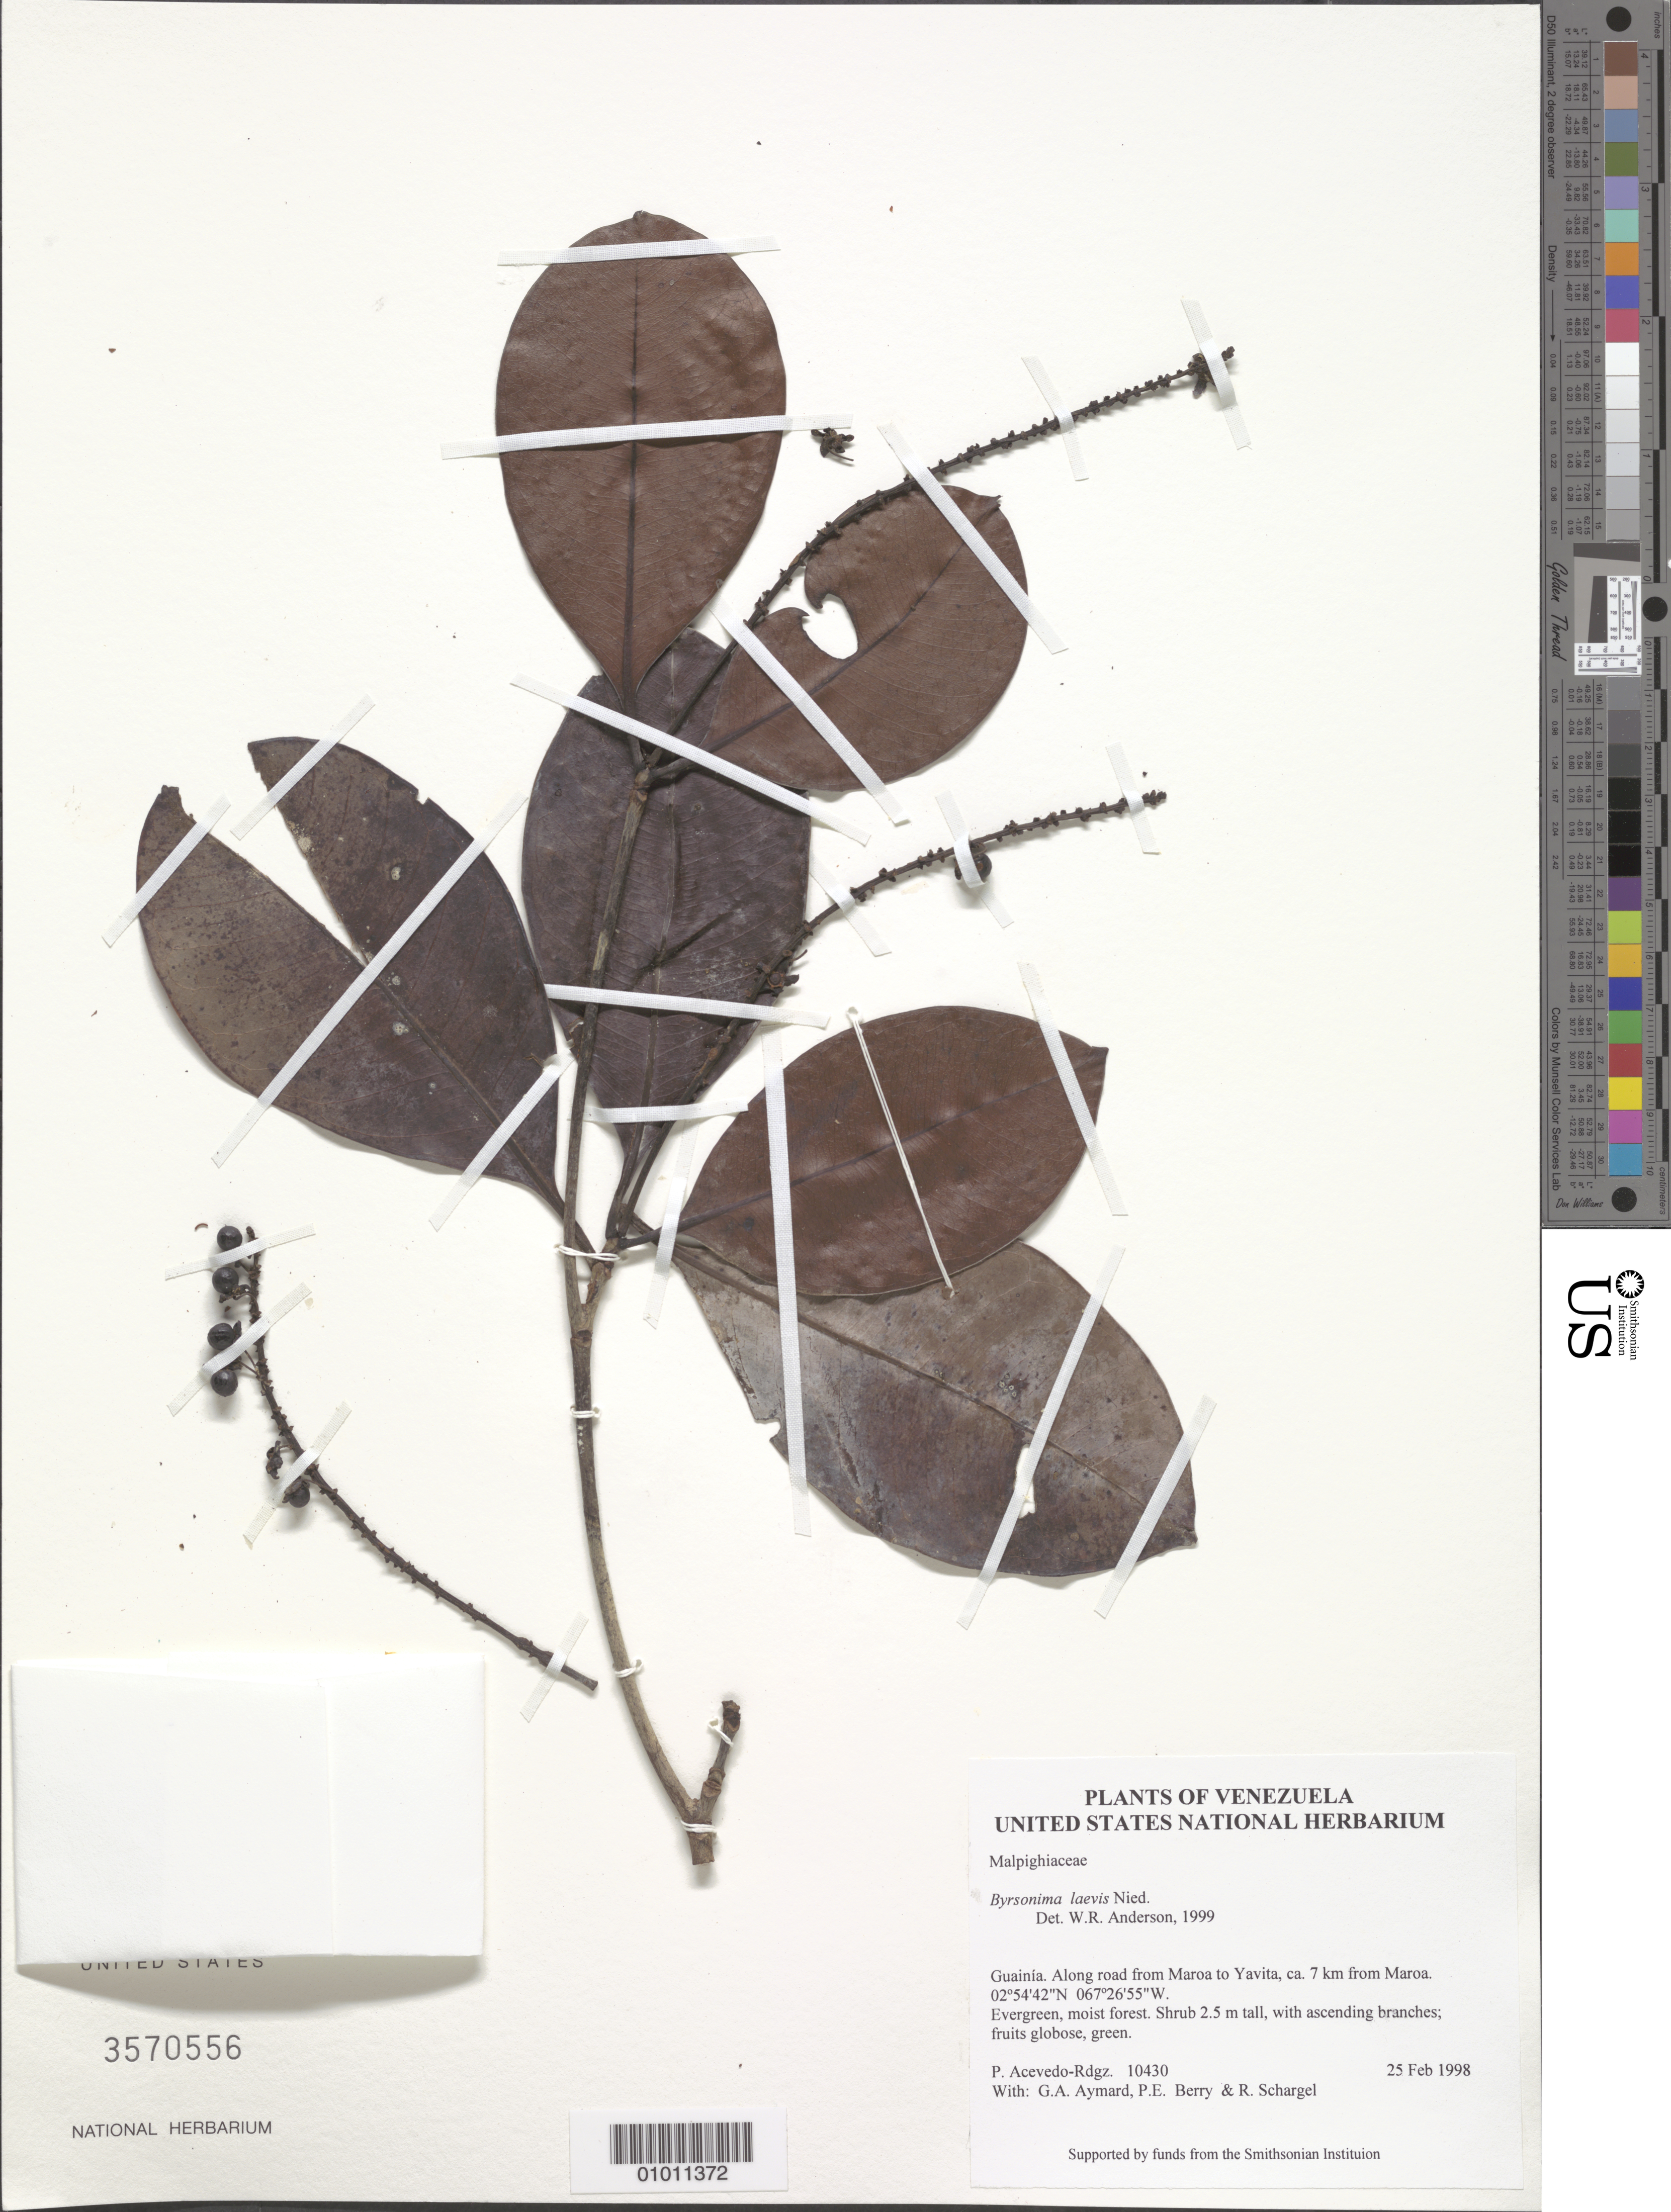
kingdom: Plantae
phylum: Tracheophyta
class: Magnoliopsida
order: Malpighiales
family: Malpighiaceae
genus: Byrsonima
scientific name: Byrsonima laevis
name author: Nied.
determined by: Anderson, W. R., (MICH), University of Michigan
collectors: P. Acevedo-Rodr., G. A. Aymard, P. E. Berry & R. Schargel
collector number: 10430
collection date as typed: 25 Feb 1998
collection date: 1998-02-25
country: Venezuela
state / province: Amazonas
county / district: Maroa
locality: Along road from Maroa to Yavita, ca. 7 km from Maroa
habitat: Evergreen, moist forest.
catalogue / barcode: US 3570556